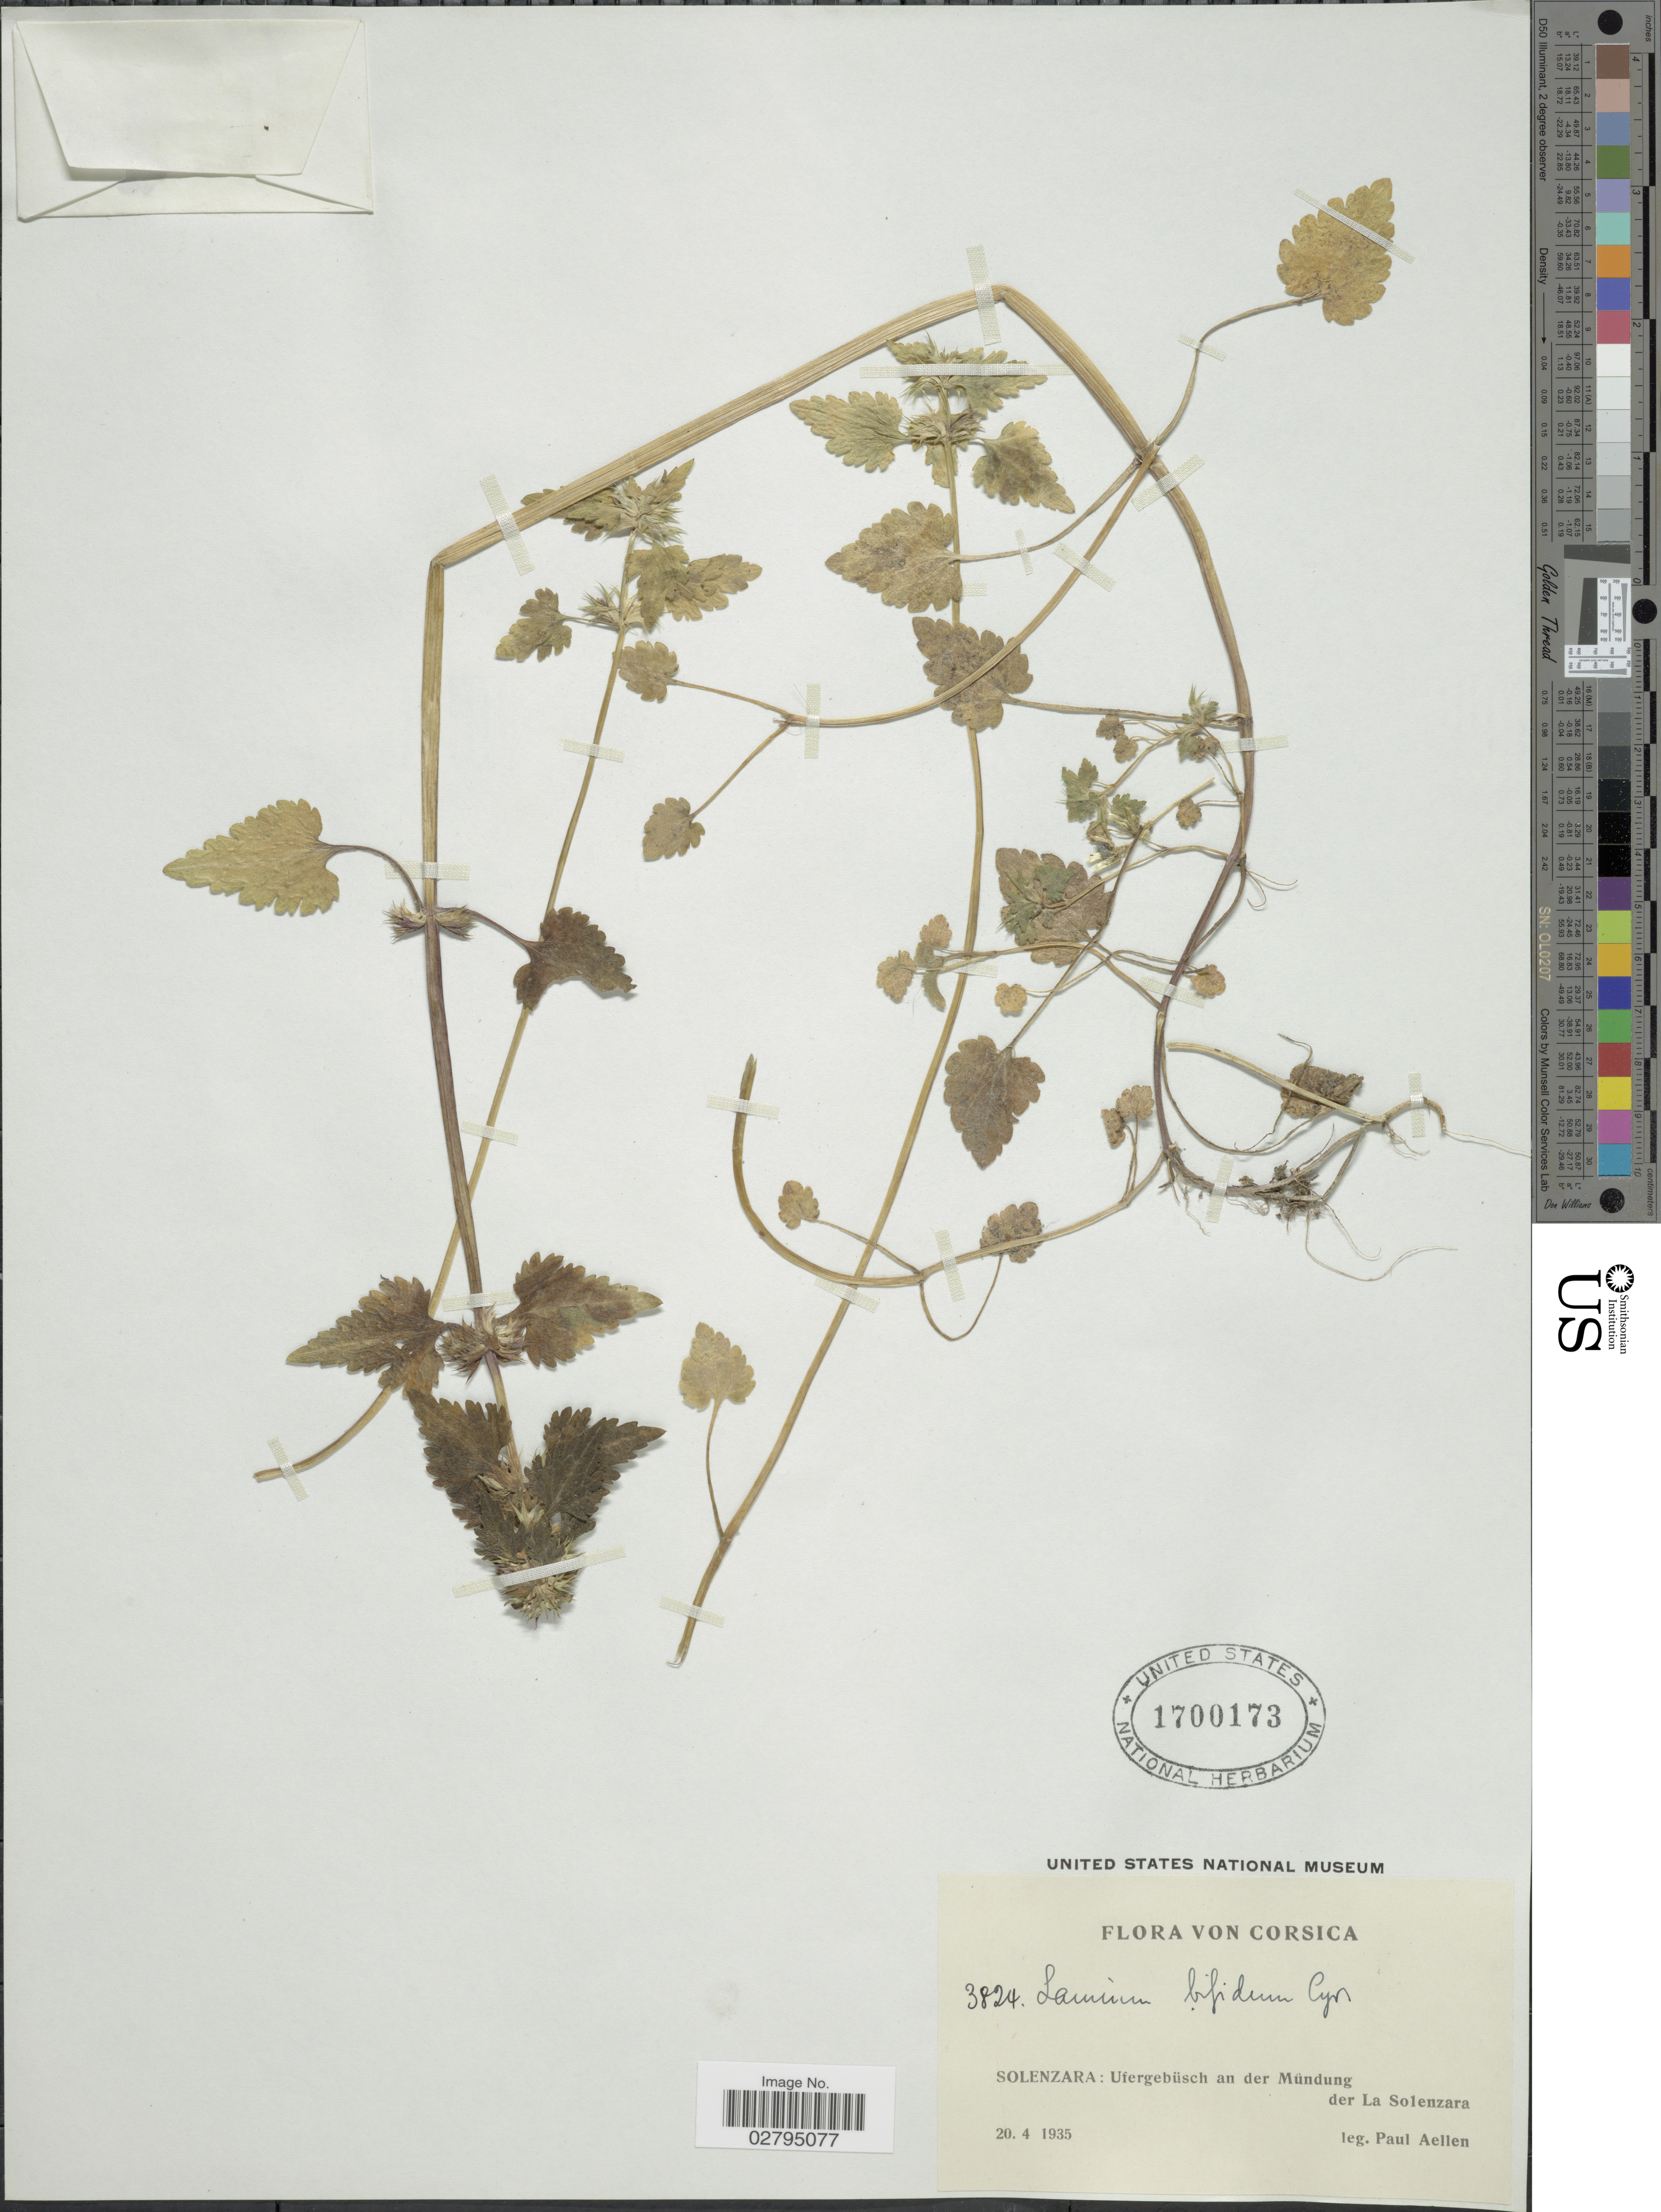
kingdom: Plantae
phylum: Tracheophyta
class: Magnoliopsida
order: Lamiales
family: Lamiaceae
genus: Lamium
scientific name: Lamium bifidum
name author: Cirillo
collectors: P. Aellen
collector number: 3824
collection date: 1935-04-20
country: France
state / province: Corsica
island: Corse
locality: Solenzara: Ufergebüsch an der Mündung der La Solenzara.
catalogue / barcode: US 1700173